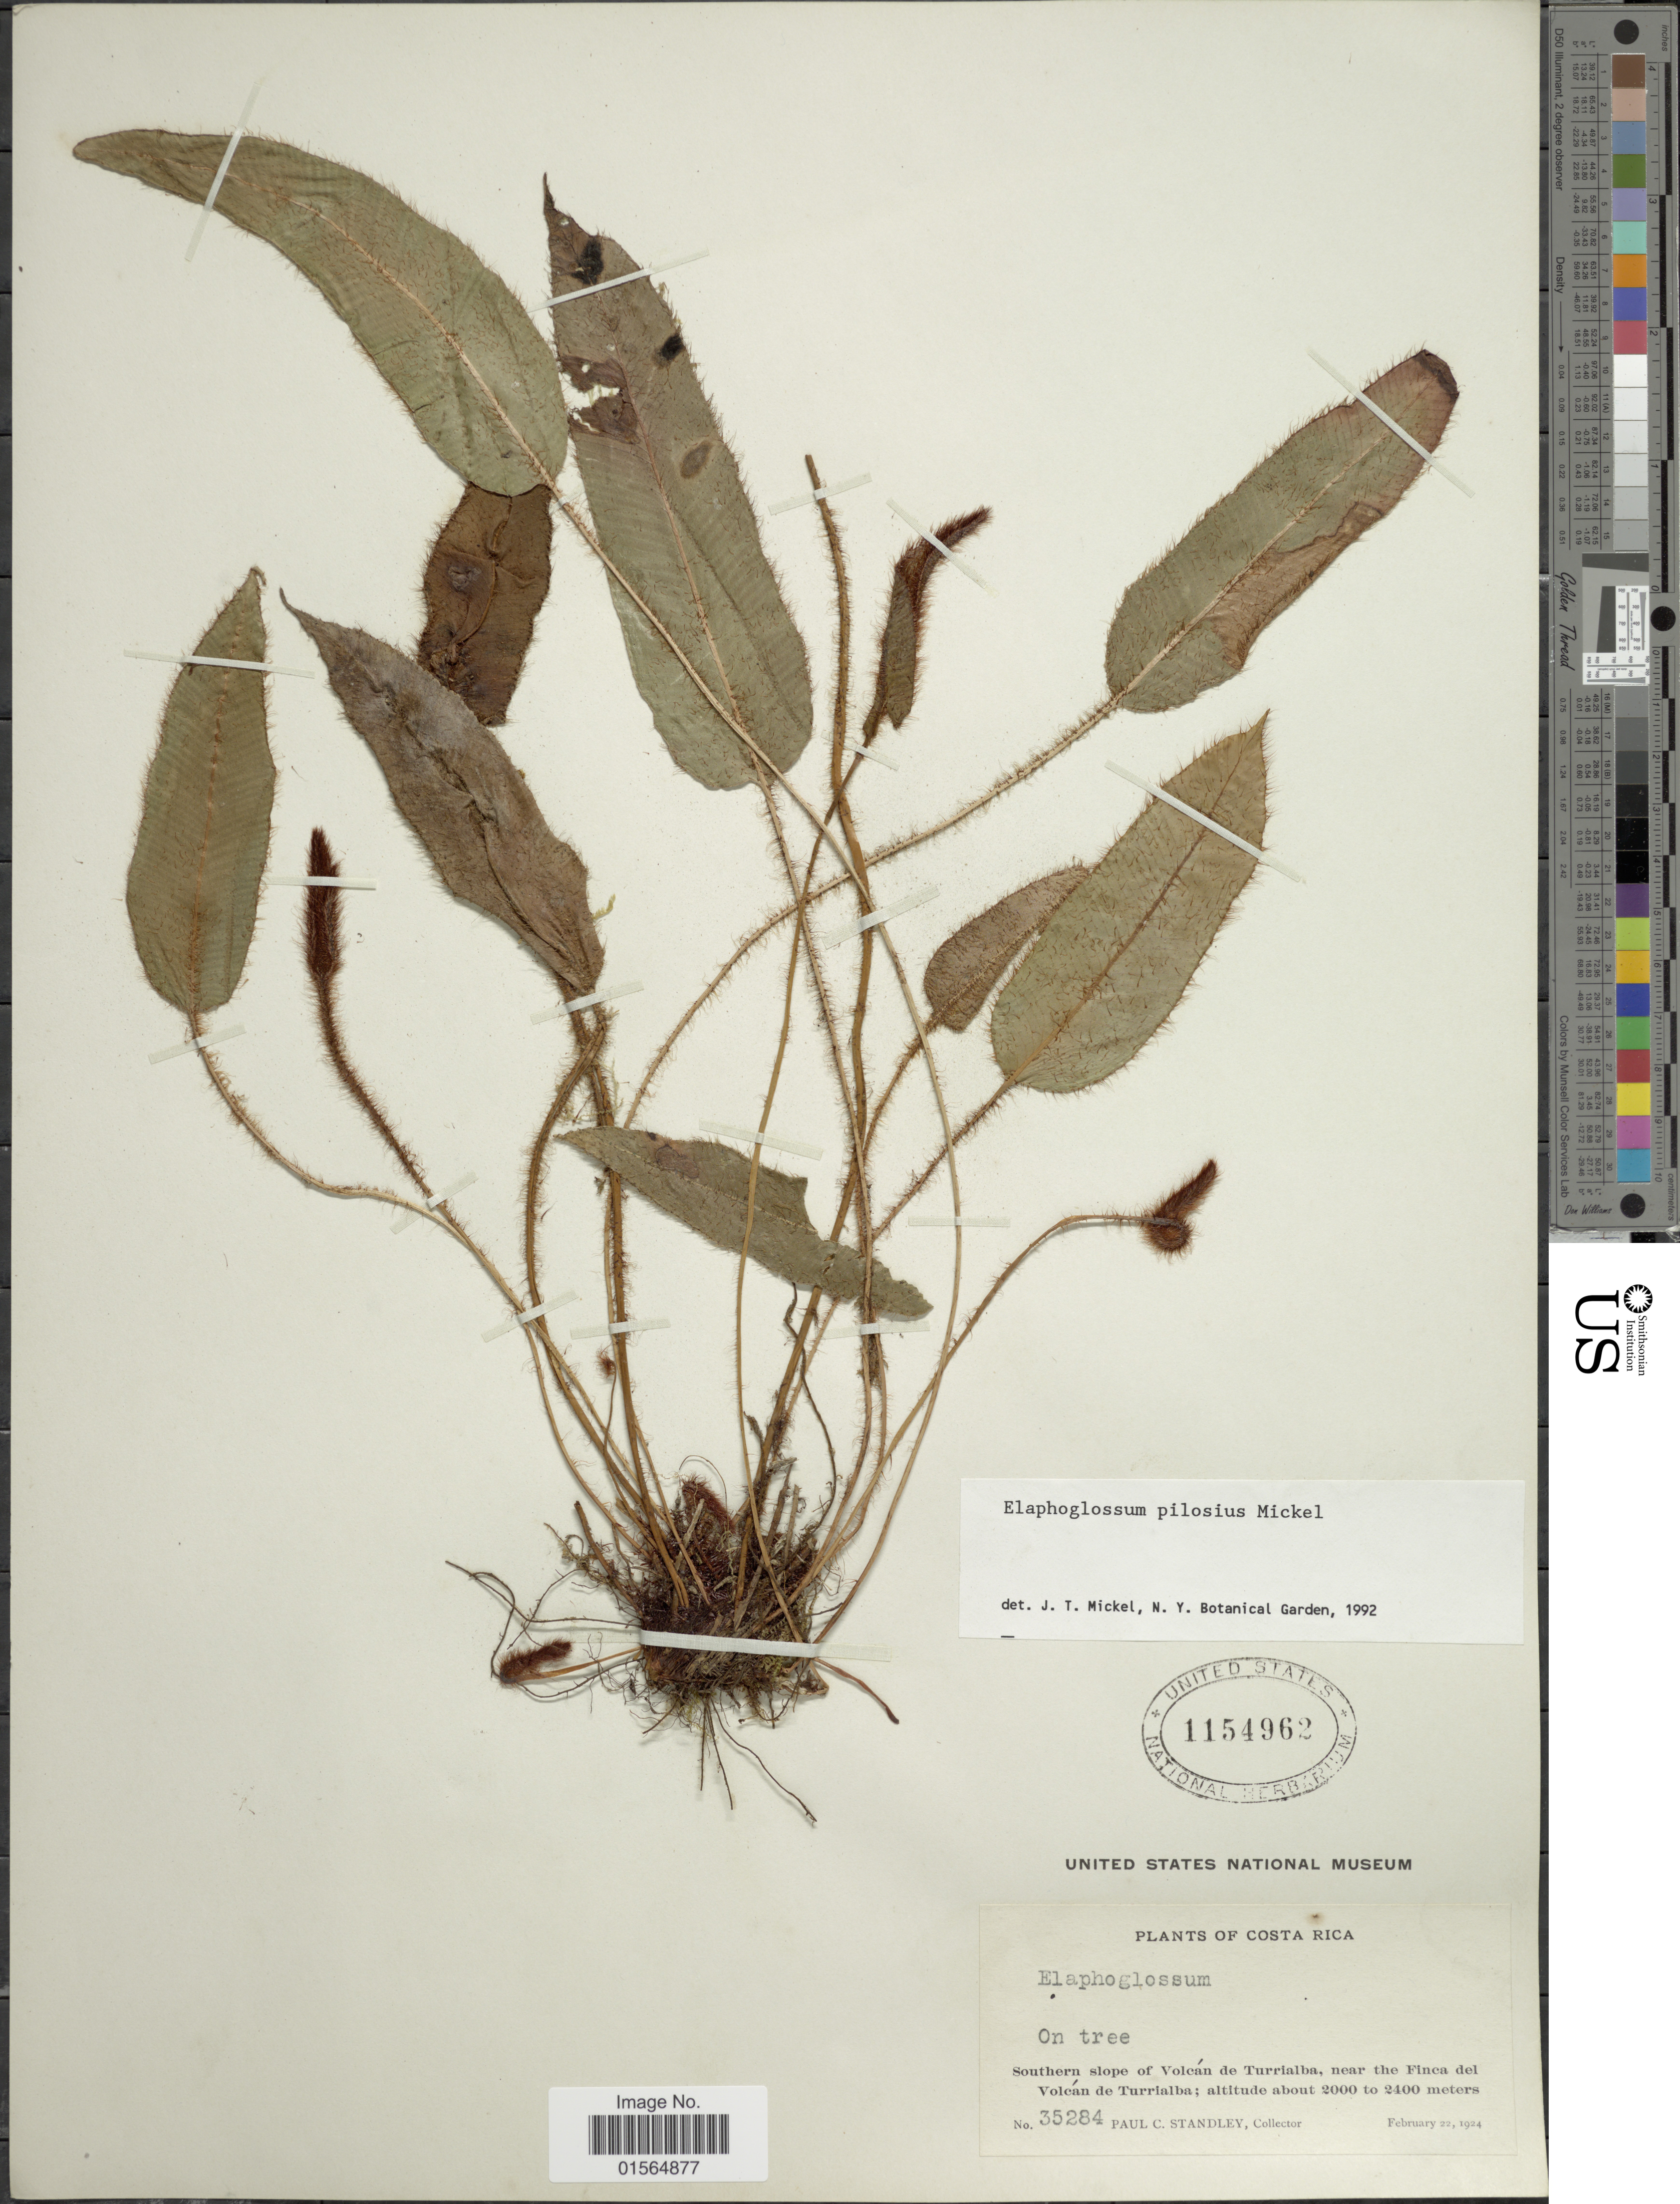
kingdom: Plantae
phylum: Tracheophyta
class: Polypodiopsida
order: Polypodiales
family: Dryopteridaceae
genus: Elaphoglossum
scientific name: Elaphoglossum pilosius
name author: Mickel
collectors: P. C. Standley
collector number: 35284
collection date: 1924-02-22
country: Costa Rica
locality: Southern slope of Volcan de Turrialba, near the Finca del Volcan de Turrialba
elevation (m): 2000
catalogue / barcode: US 1154962